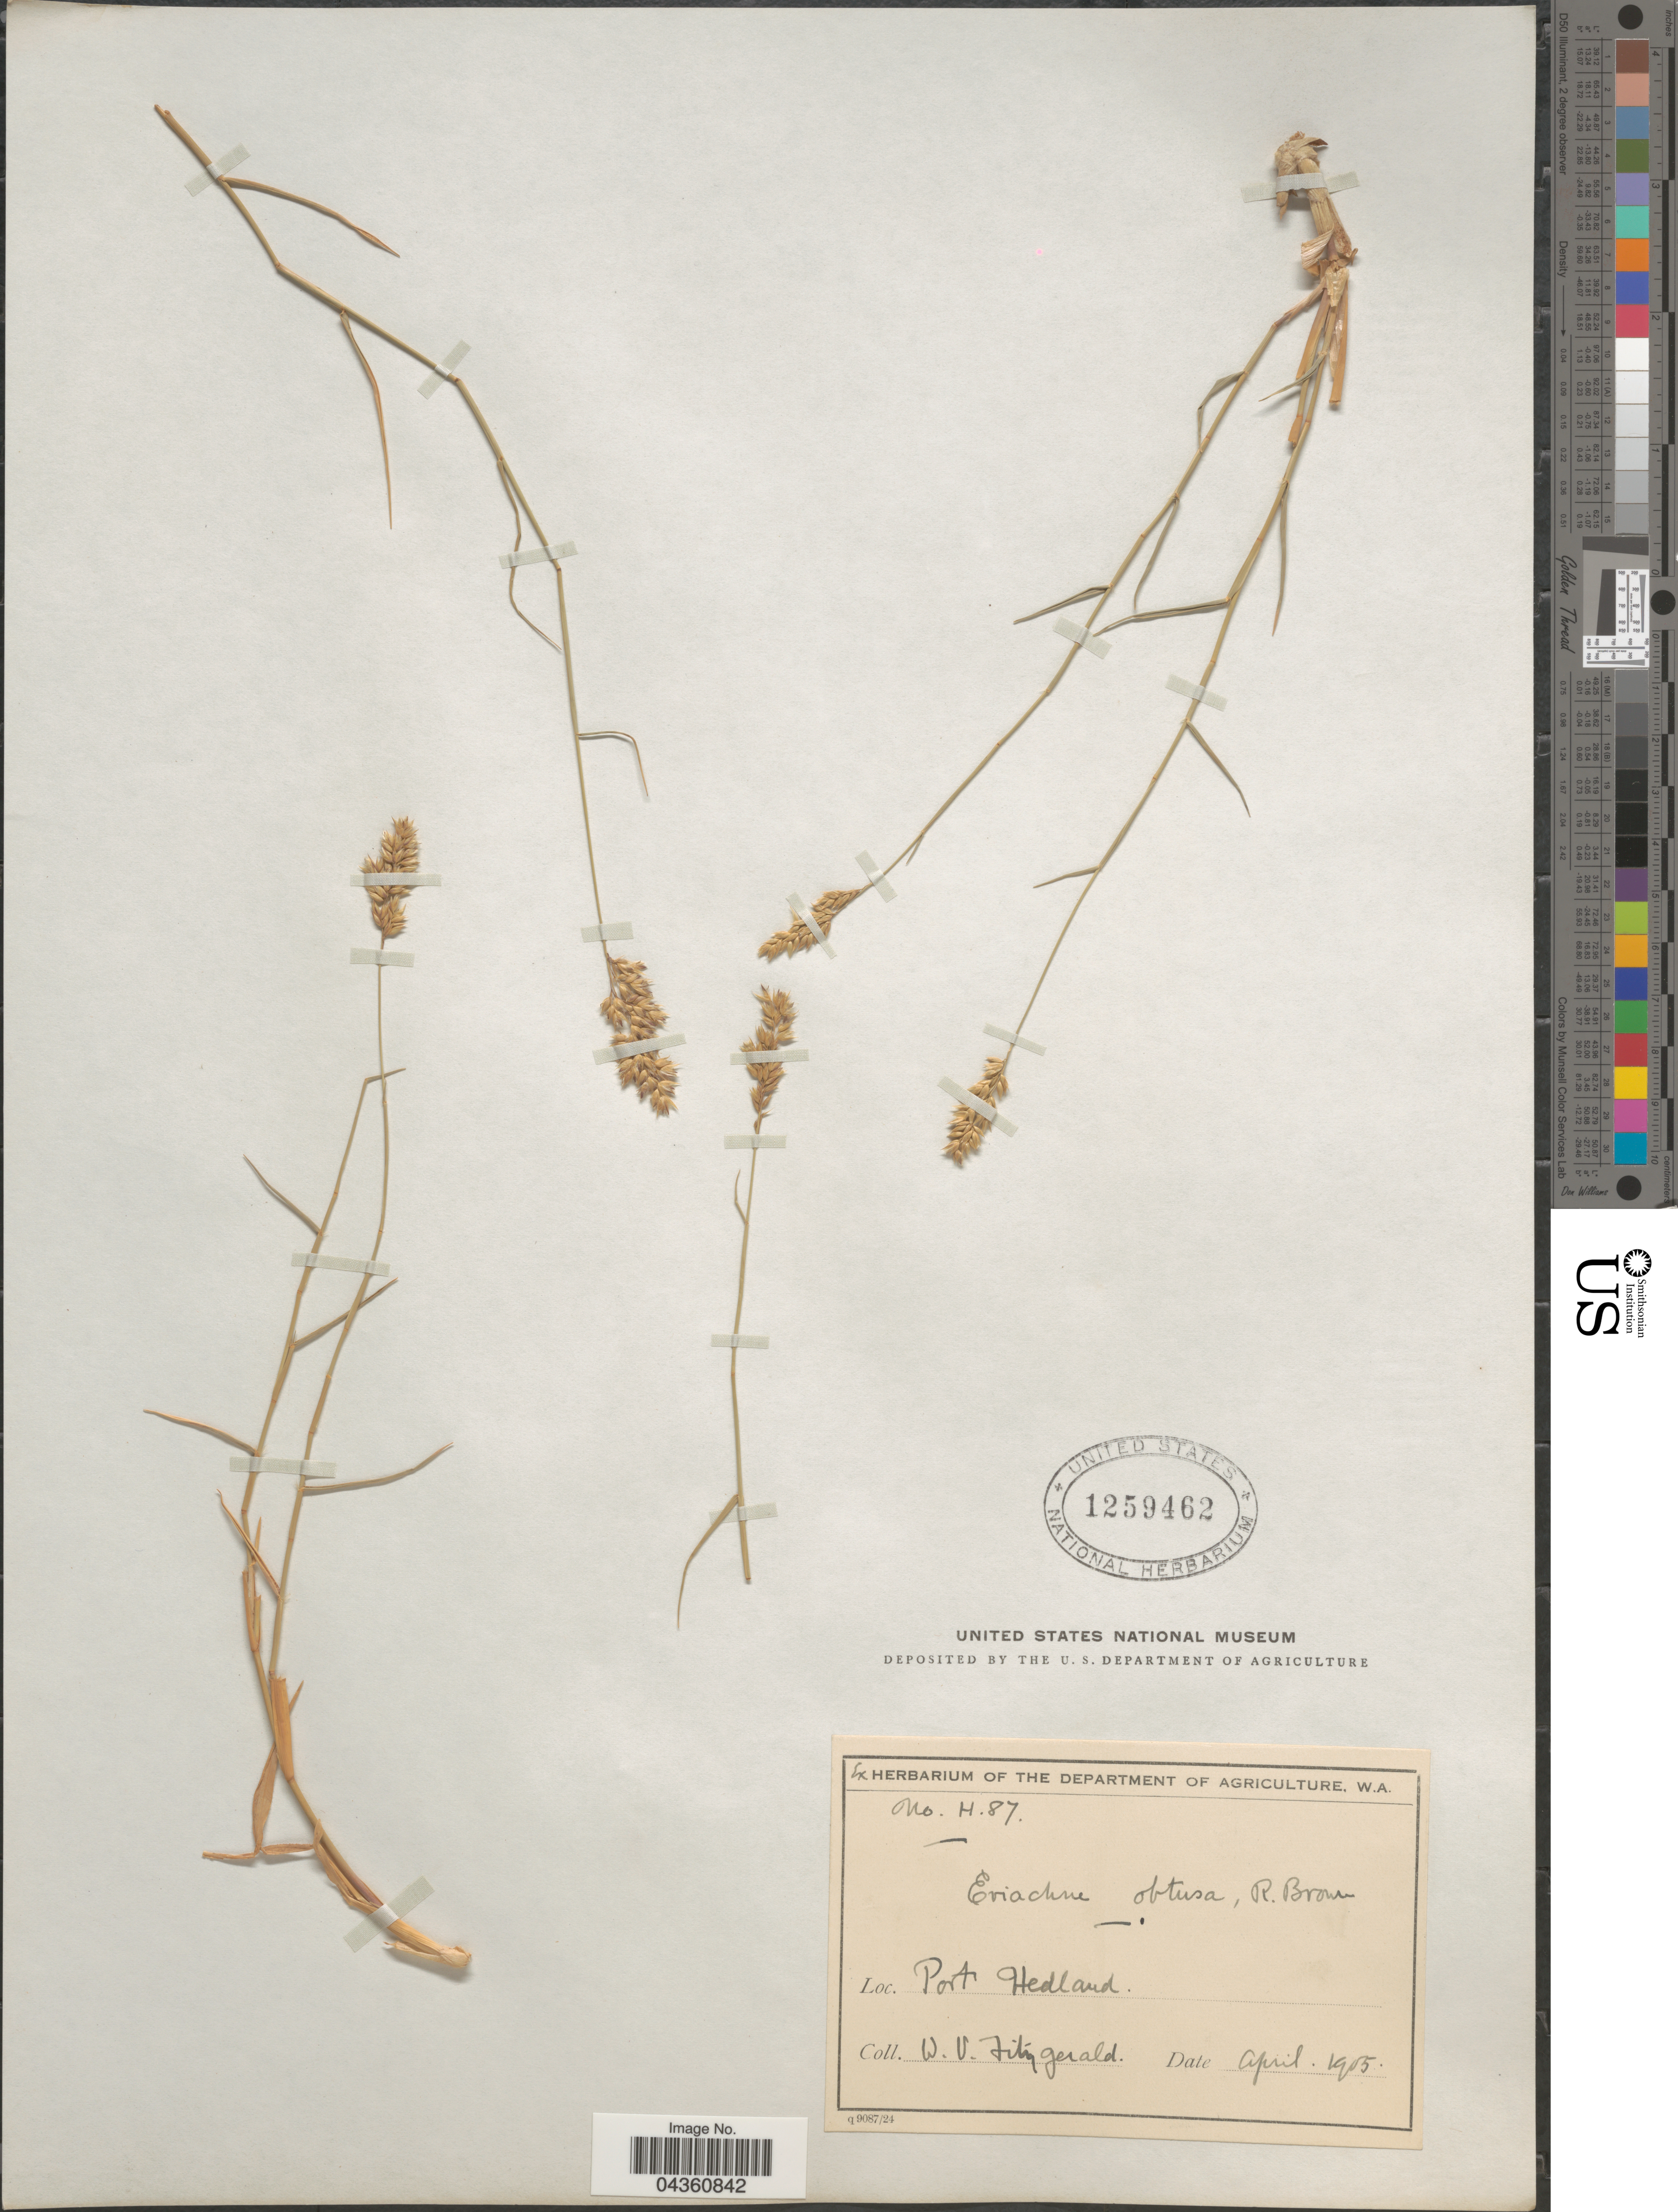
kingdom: Plantae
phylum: Tracheophyta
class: Liliopsida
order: Poales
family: Poaceae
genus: Eriachne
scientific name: Eriachne obtusa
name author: R. Br.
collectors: W. Fitzgerald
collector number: H.87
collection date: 1905-04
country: Australia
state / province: Western Australia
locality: Port Hedland.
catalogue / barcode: US 1259462